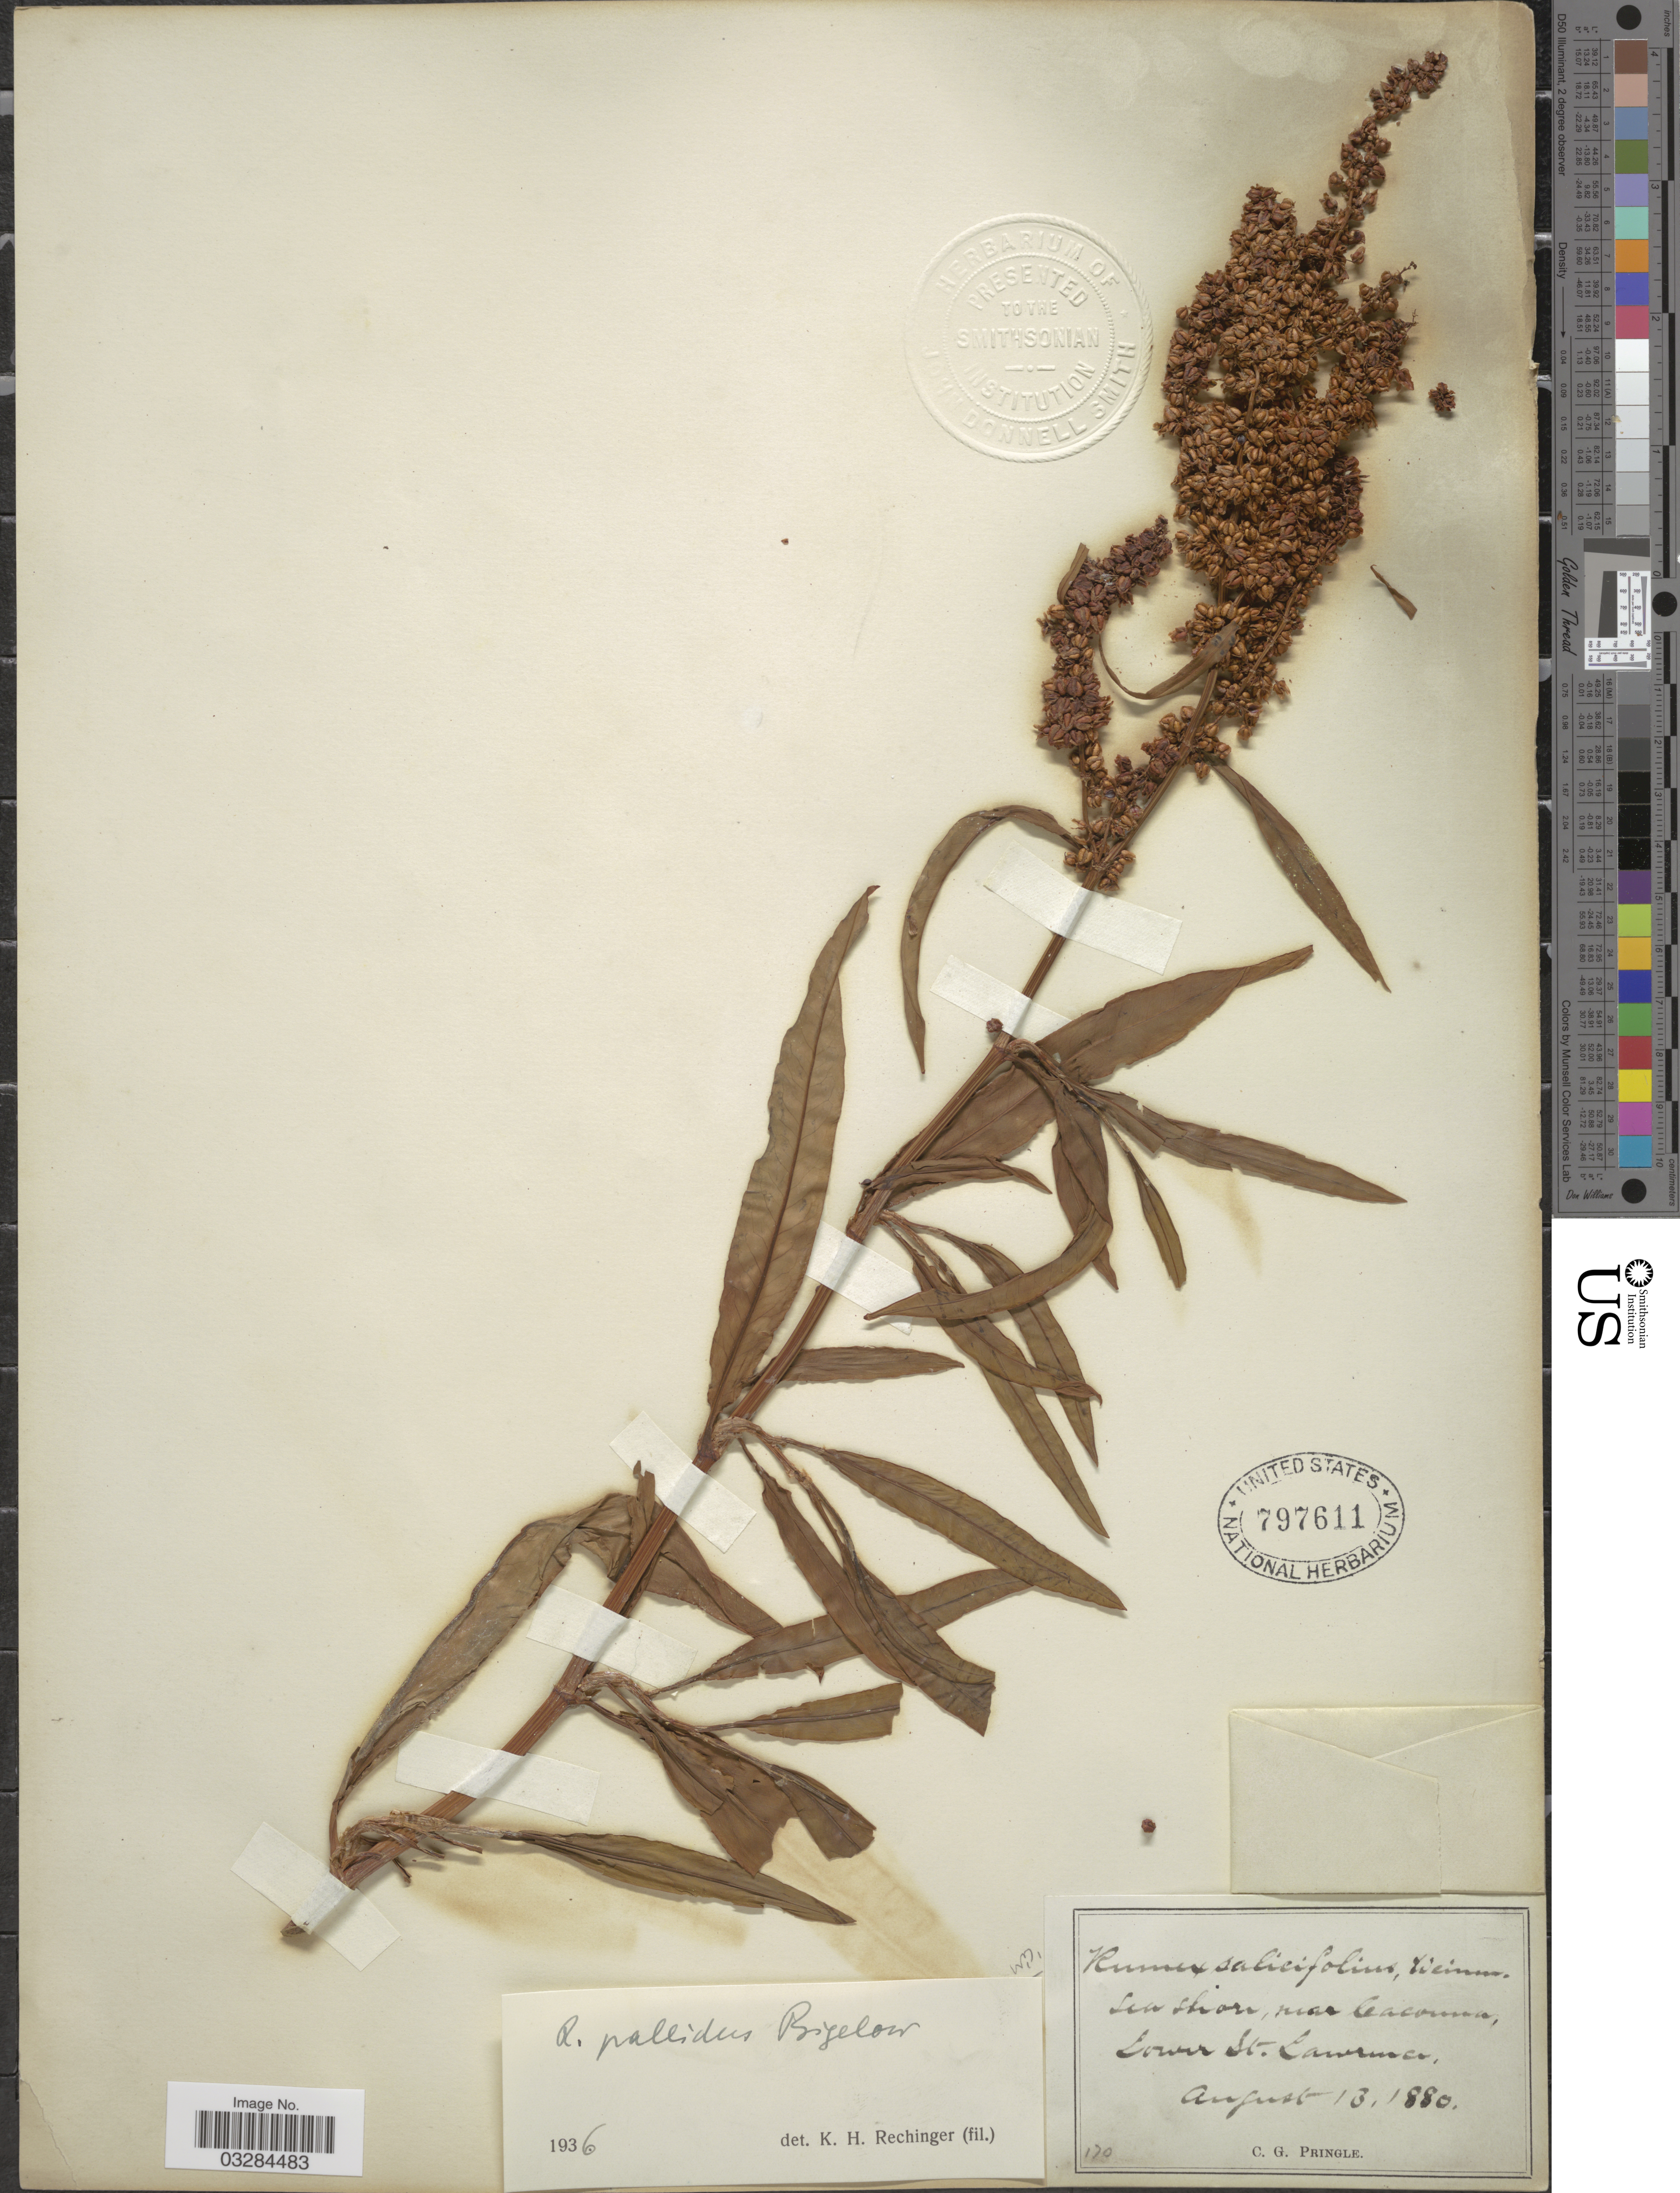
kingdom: Plantae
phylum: Tracheophyta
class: Magnoliopsida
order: Caryophyllales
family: Polygonaceae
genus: Rumex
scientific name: Rumex pallidus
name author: Bigelow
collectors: C. G. Pringle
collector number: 170?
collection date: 1880-08-13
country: Canada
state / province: Quebec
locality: Sea shore, near Cacouna, Lower St. Lawrence.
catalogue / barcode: US 797611